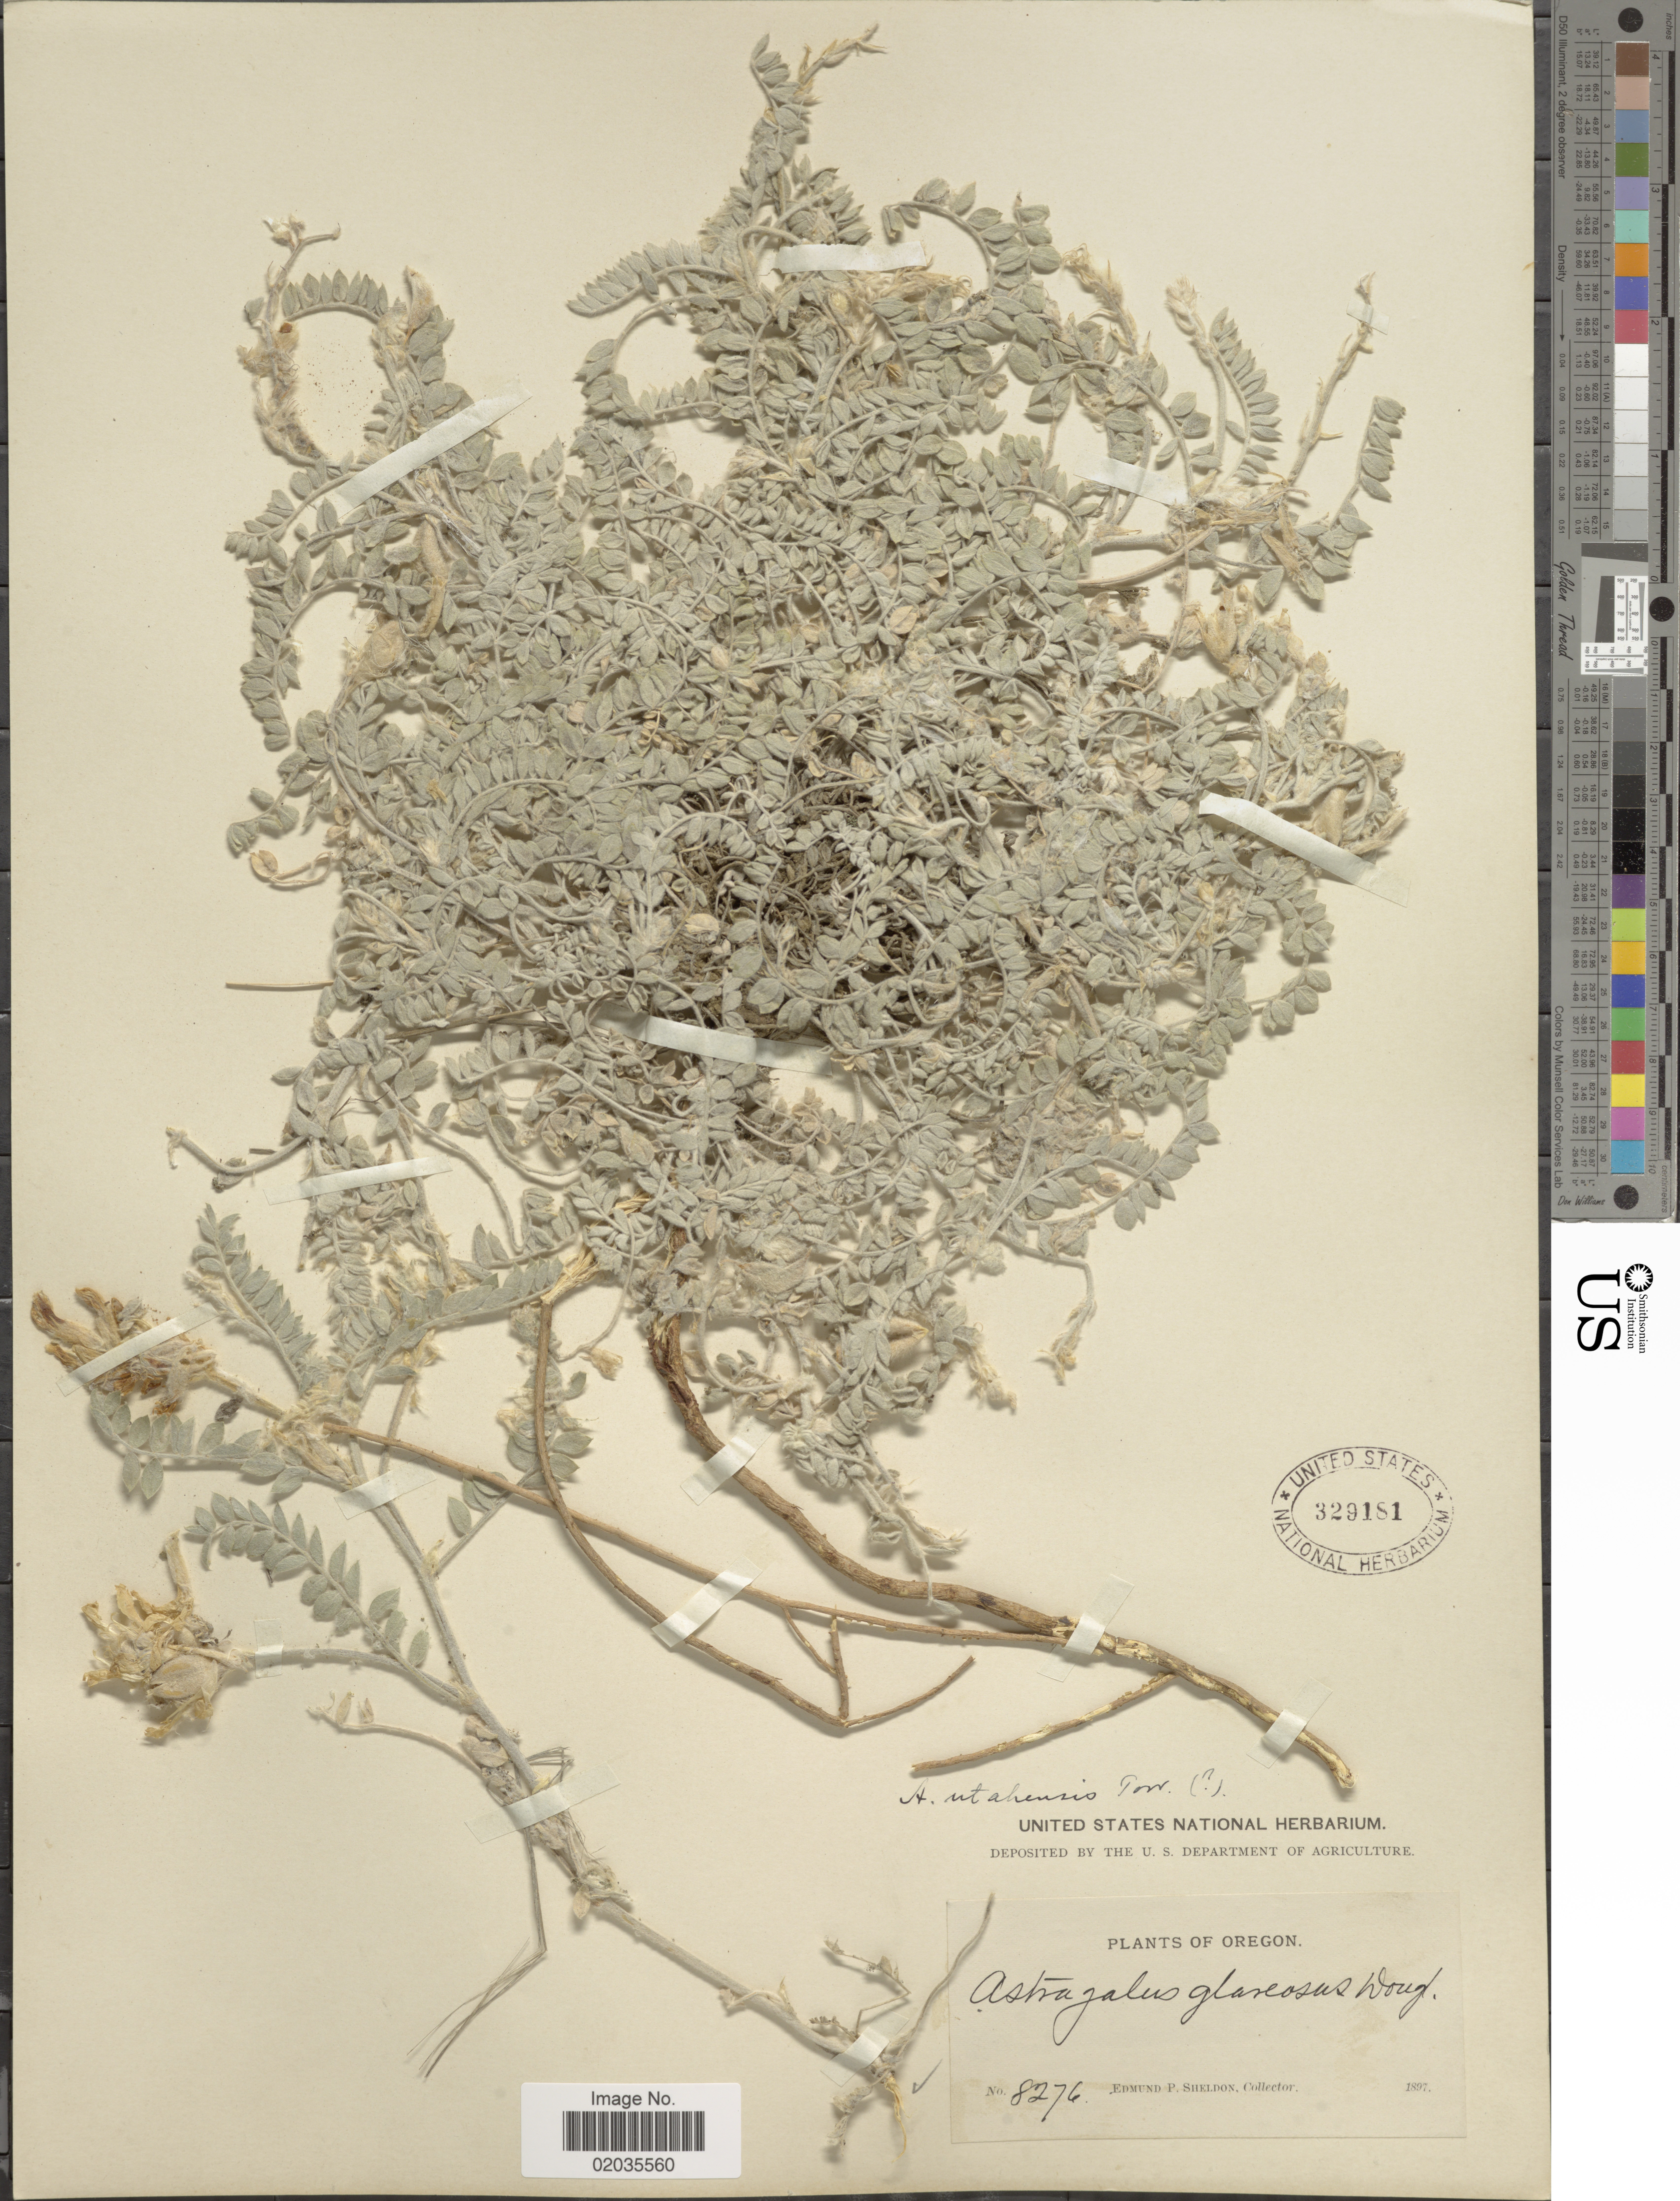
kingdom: Plantae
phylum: Tracheophyta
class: Magnoliopsida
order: Fabales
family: Fabaceae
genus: Astragalus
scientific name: Astragalus utahensis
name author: (Torr.) Torr. & A. Gray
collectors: E. P. Sheldon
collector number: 8276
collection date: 1897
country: United States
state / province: Oregon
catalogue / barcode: US 329181